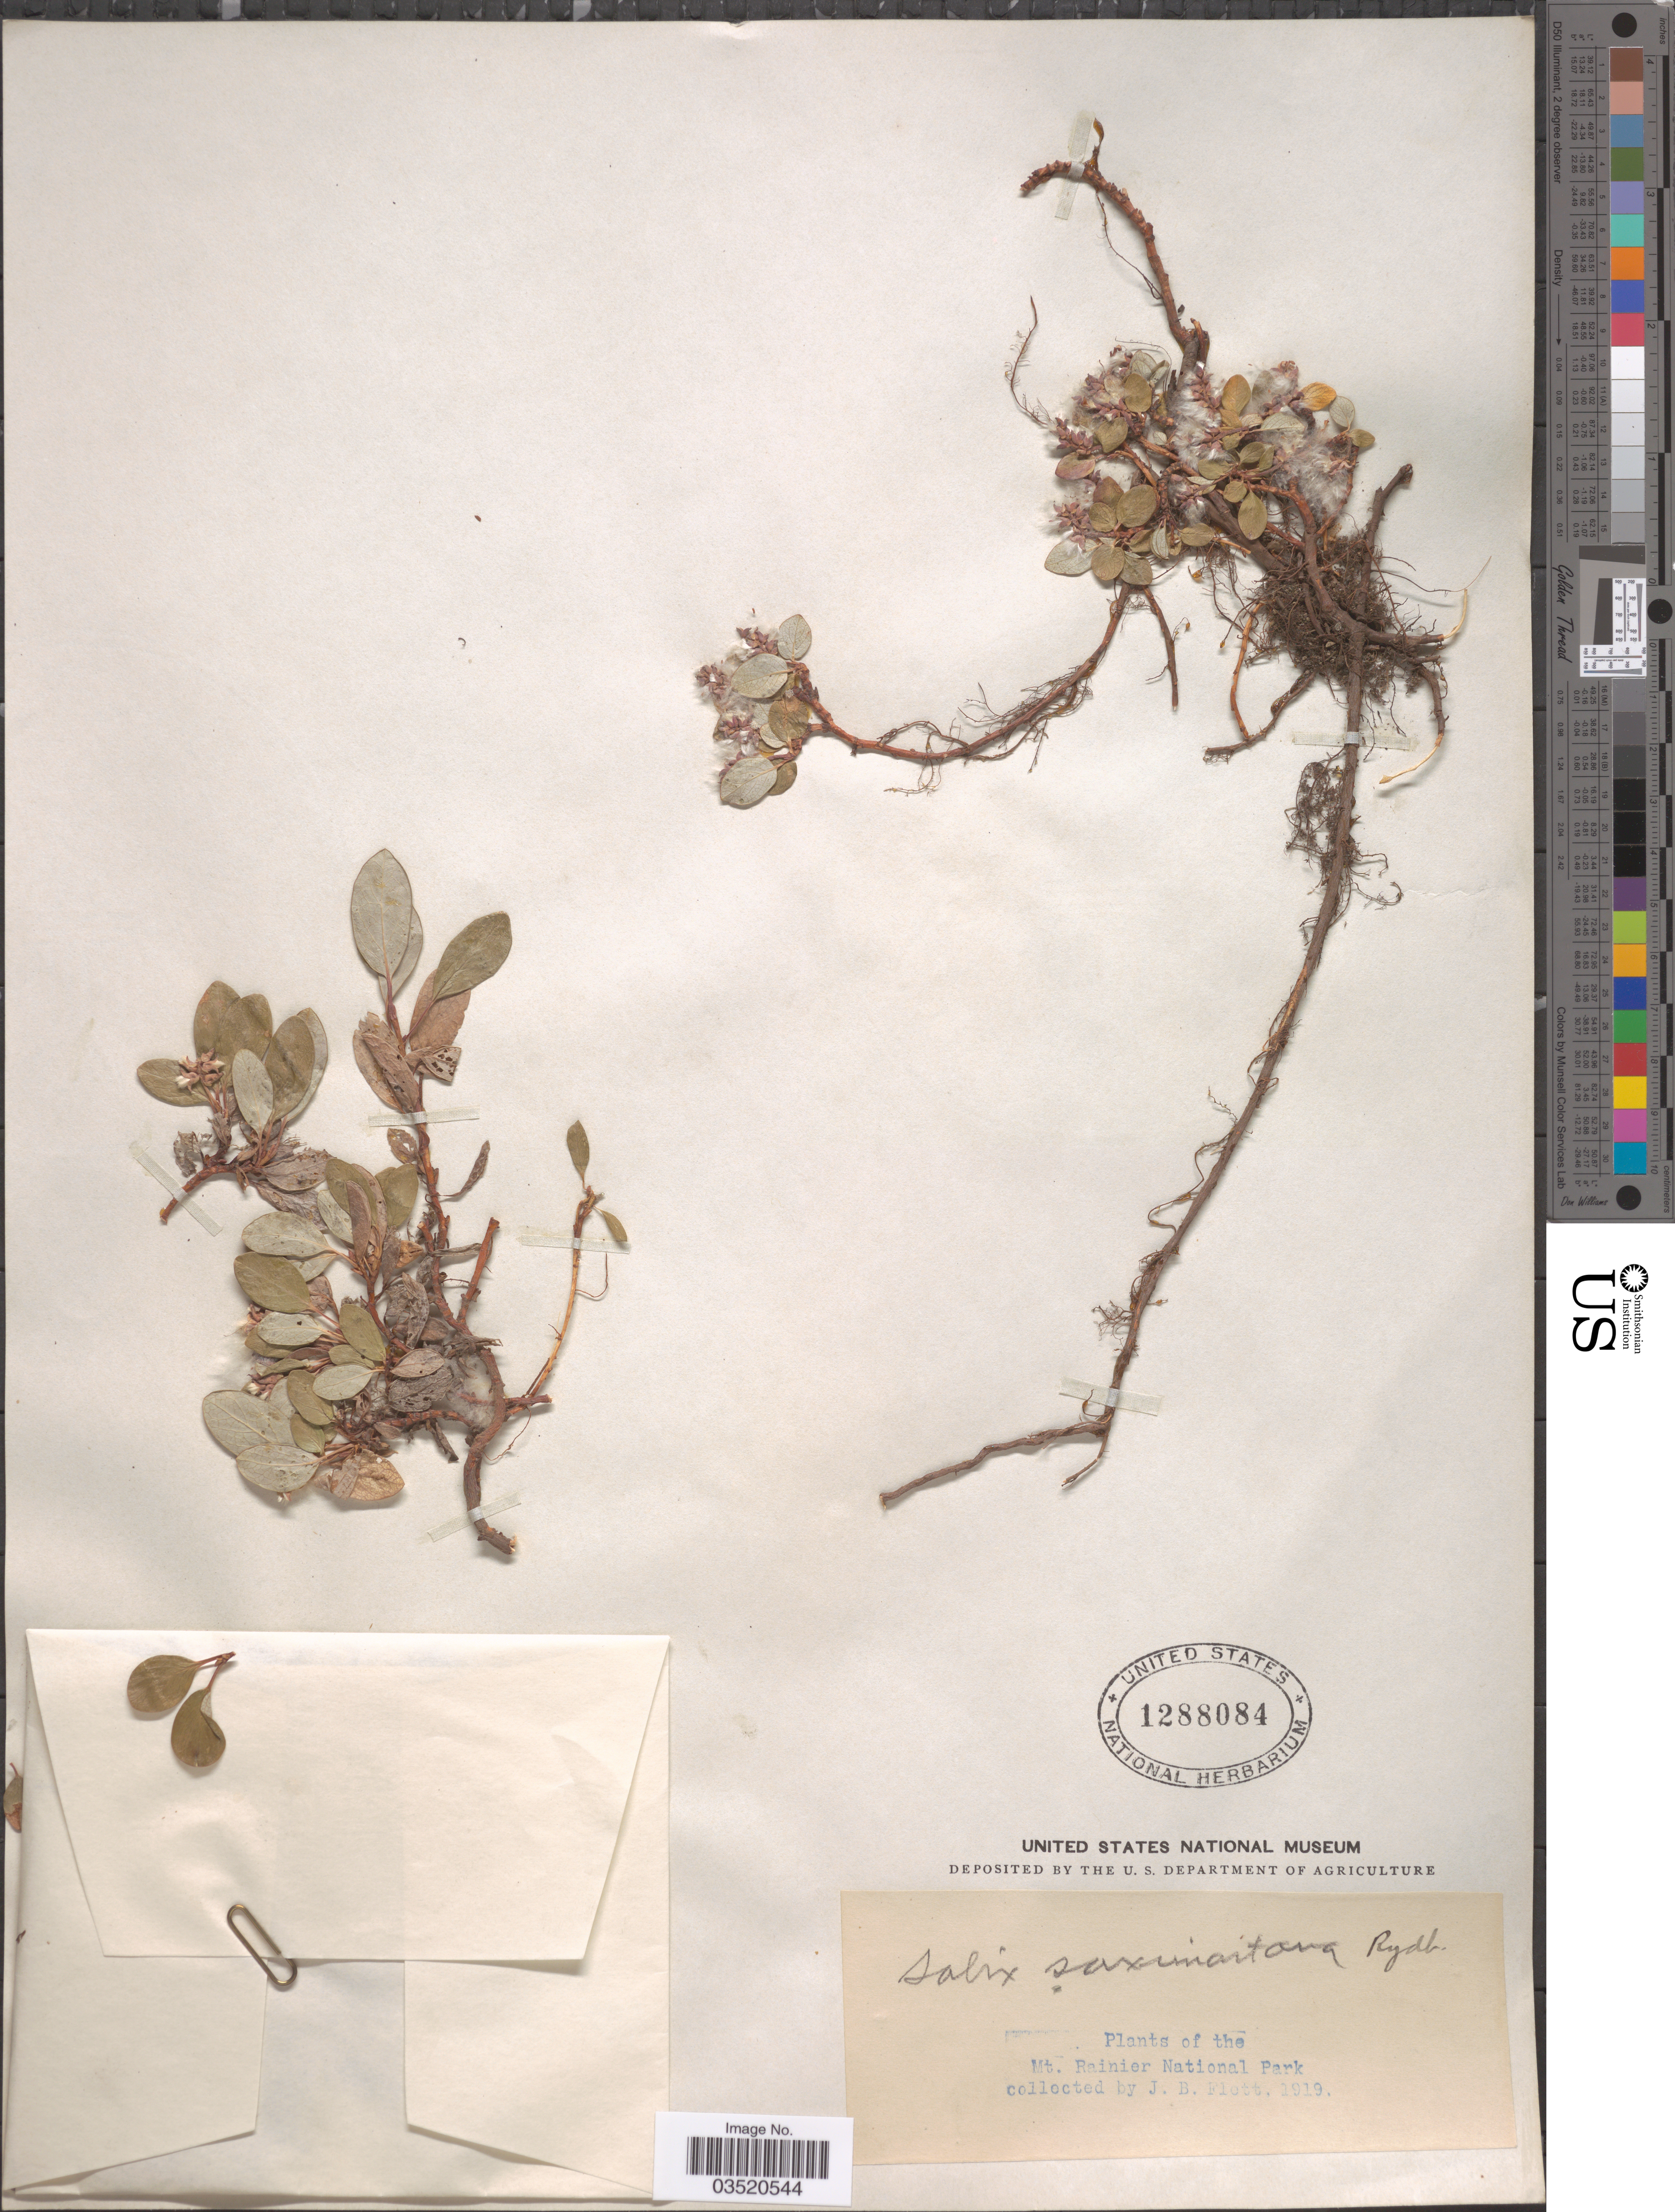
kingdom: Plantae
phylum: Tracheophyta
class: Magnoliopsida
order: Malpighiales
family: Salicaceae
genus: Salix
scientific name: Salix saximontana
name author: Rydb.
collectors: J. Flett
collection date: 1919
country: United States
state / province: Washington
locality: Mt. Rainier National Park.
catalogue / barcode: US 1288084